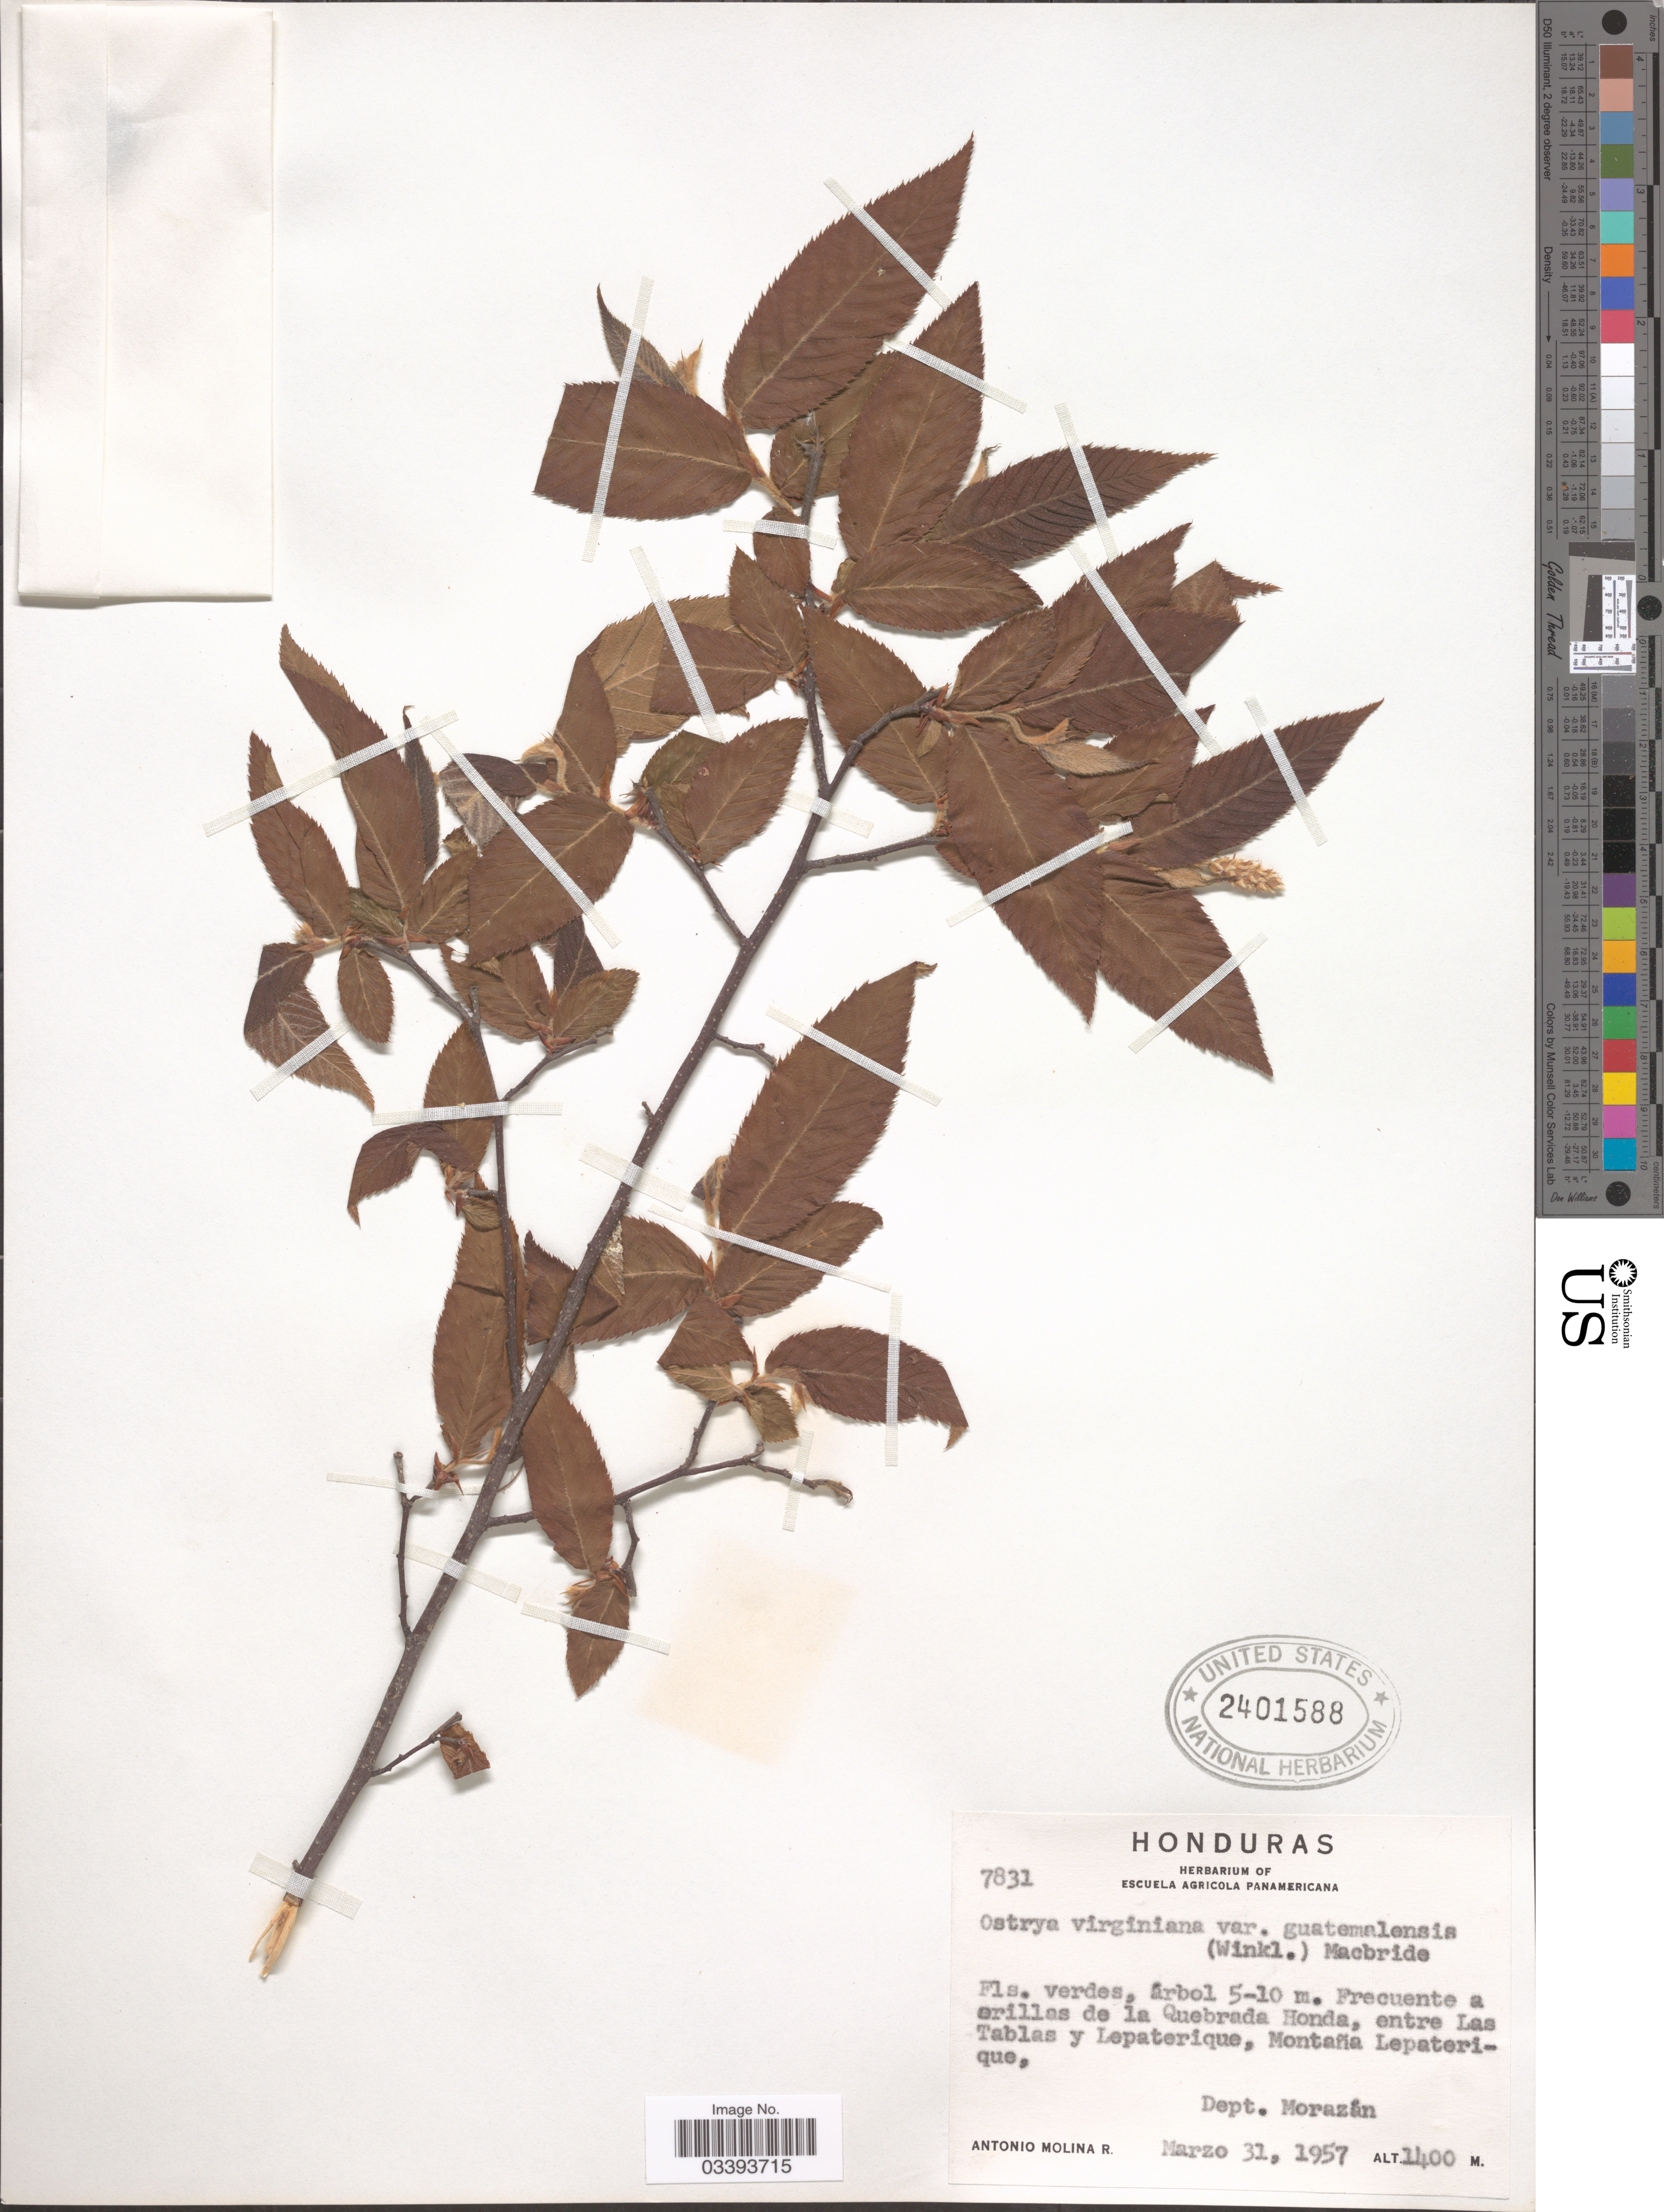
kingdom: Plantae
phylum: Tracheophyta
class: Magnoliopsida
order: Fagales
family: Betulaceae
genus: Ostrya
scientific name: Ostrya virginiana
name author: (Mill.) K. Koch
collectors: A. Molina R.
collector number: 7831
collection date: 1957-03-31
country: Honduras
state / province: Fco. Morazán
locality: Frecuente a orillas de la Quebrada Honda, entre Las Tablas y Lepaterique, Montaña Lepaterique. Dept. Morazán.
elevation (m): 1400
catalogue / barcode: US 2401588